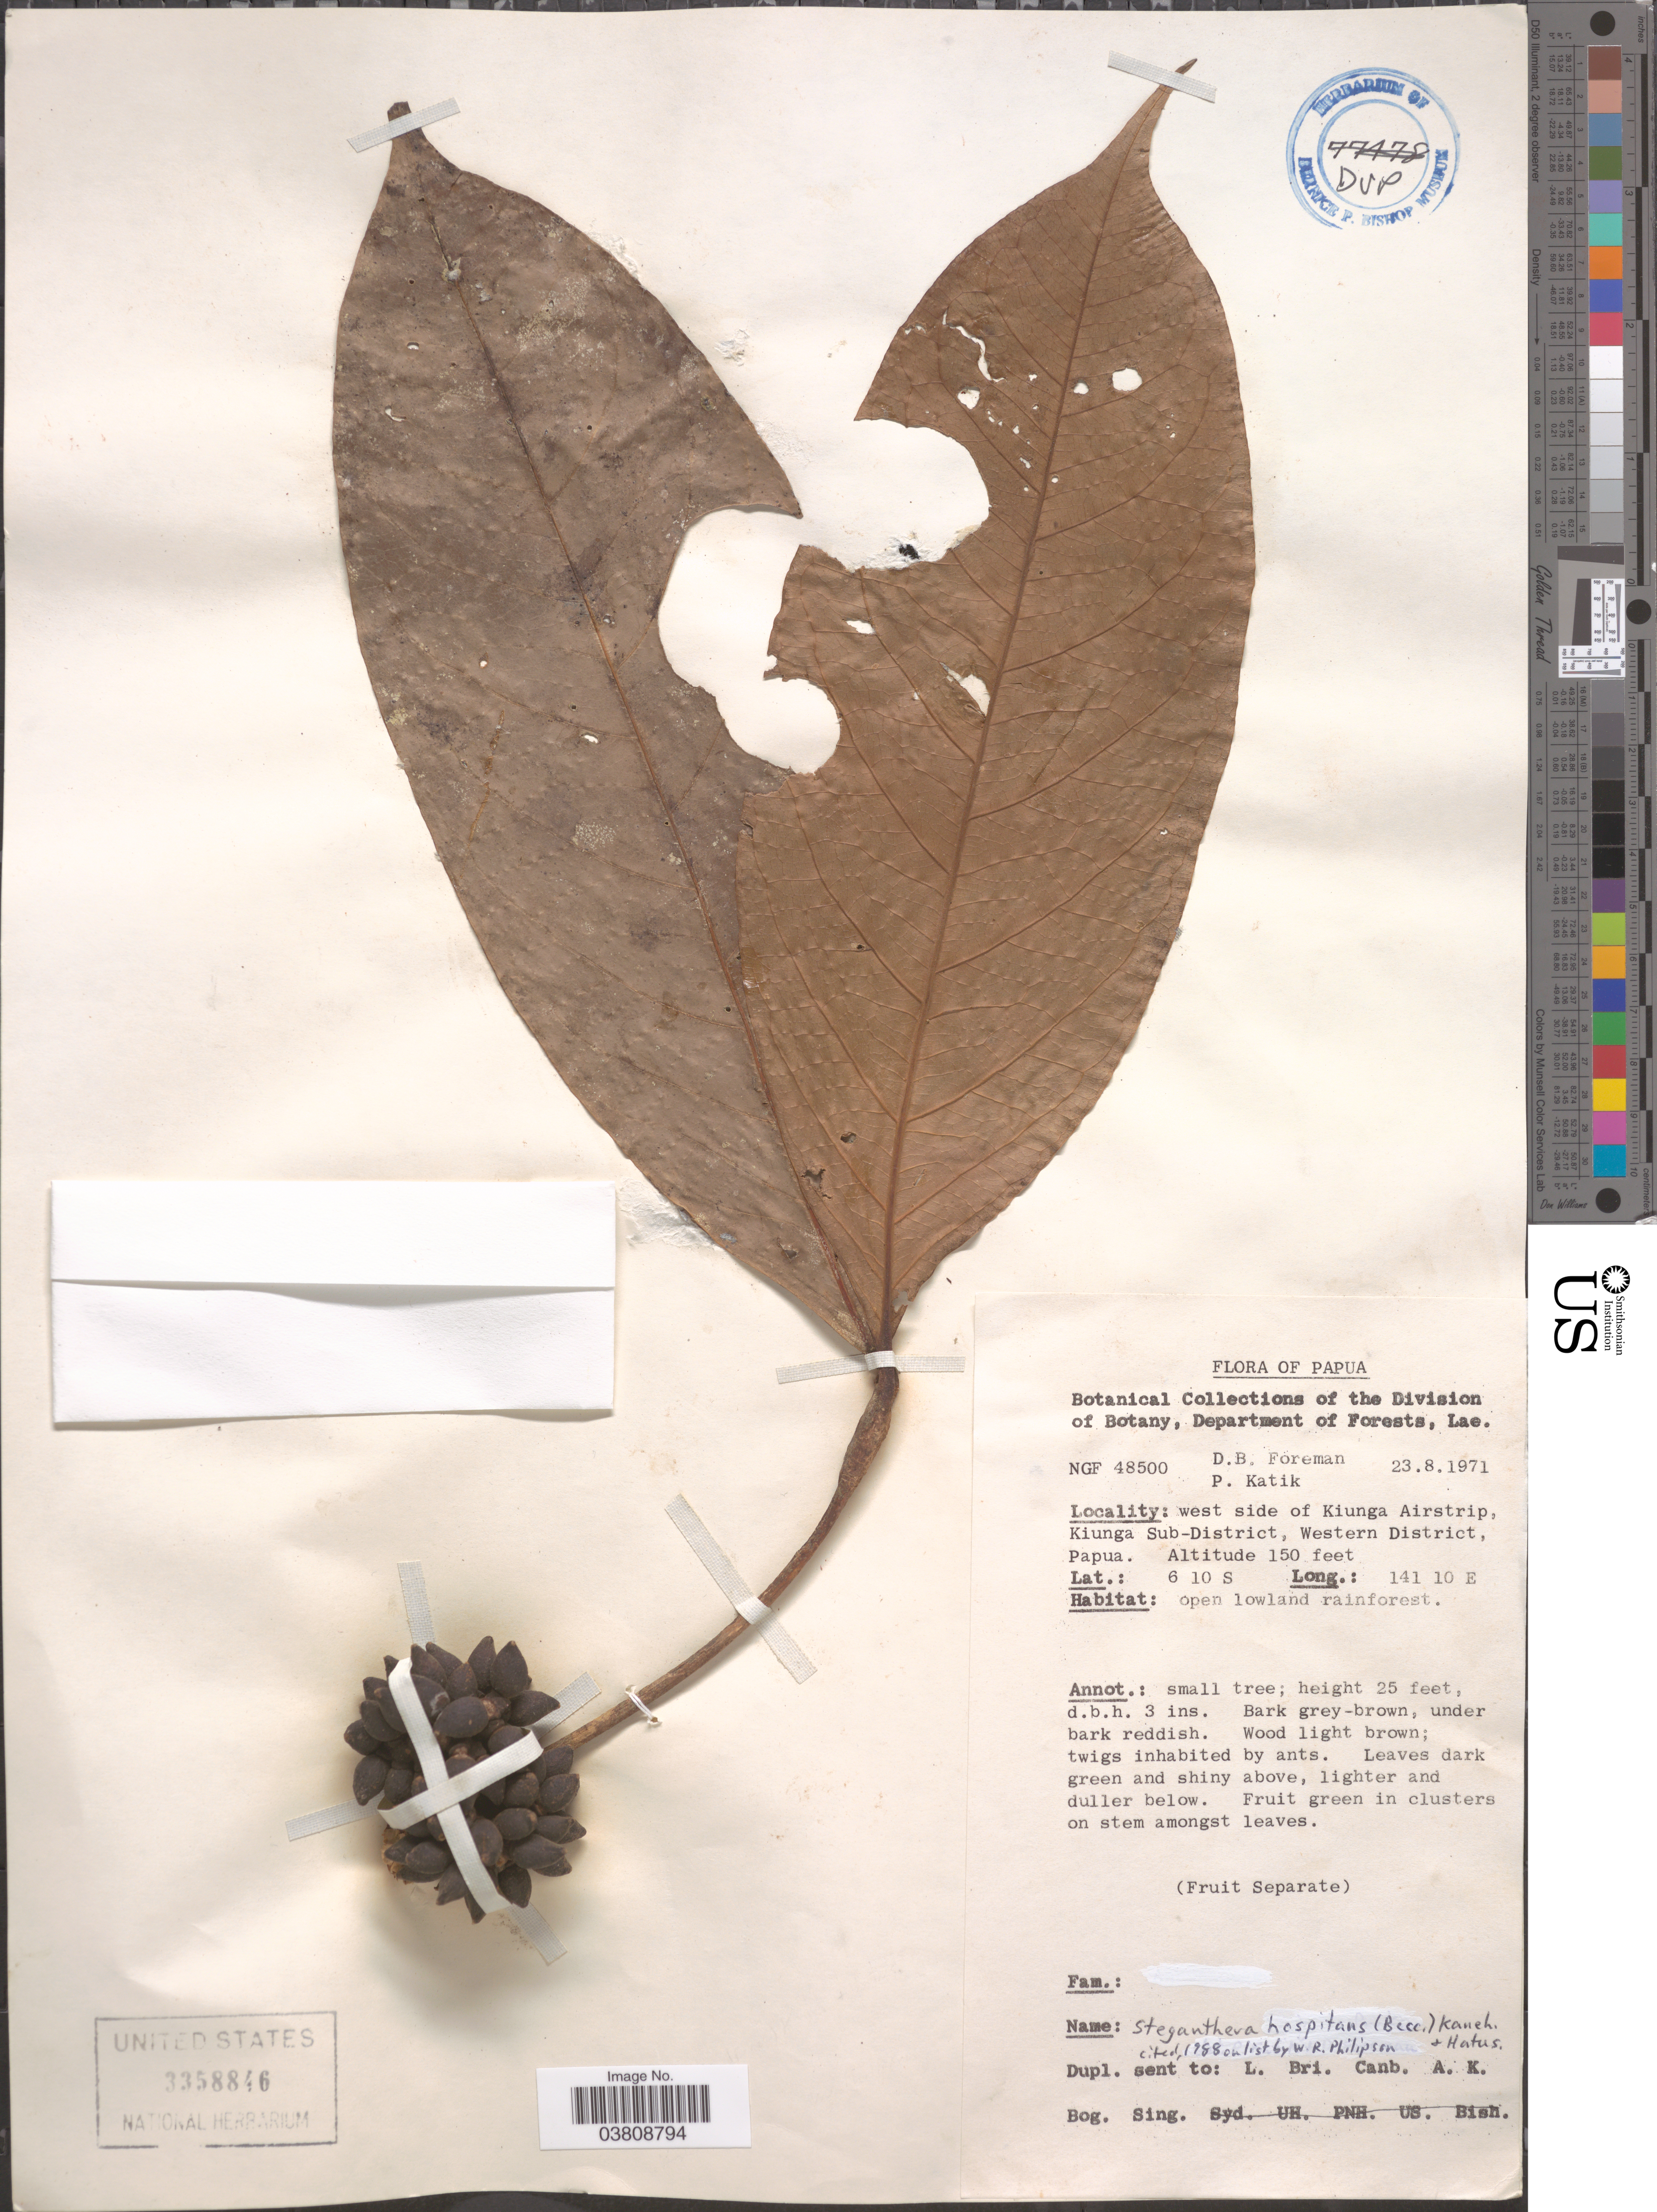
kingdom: Plantae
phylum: Tracheophyta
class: Magnoliopsida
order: Laurales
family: Monimiaceae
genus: Steganthera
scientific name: Steganthera hospitans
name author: (Becc.) Kaneh. & Hatus.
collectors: D. Foreman & P. Katik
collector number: NGF 48500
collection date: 1971-08-23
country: Papua New Guinea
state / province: Manus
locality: Papua. west side of Kiunga Airstrip, Kiunga Sub-district, Western District, Papua.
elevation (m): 46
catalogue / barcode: US 3358846